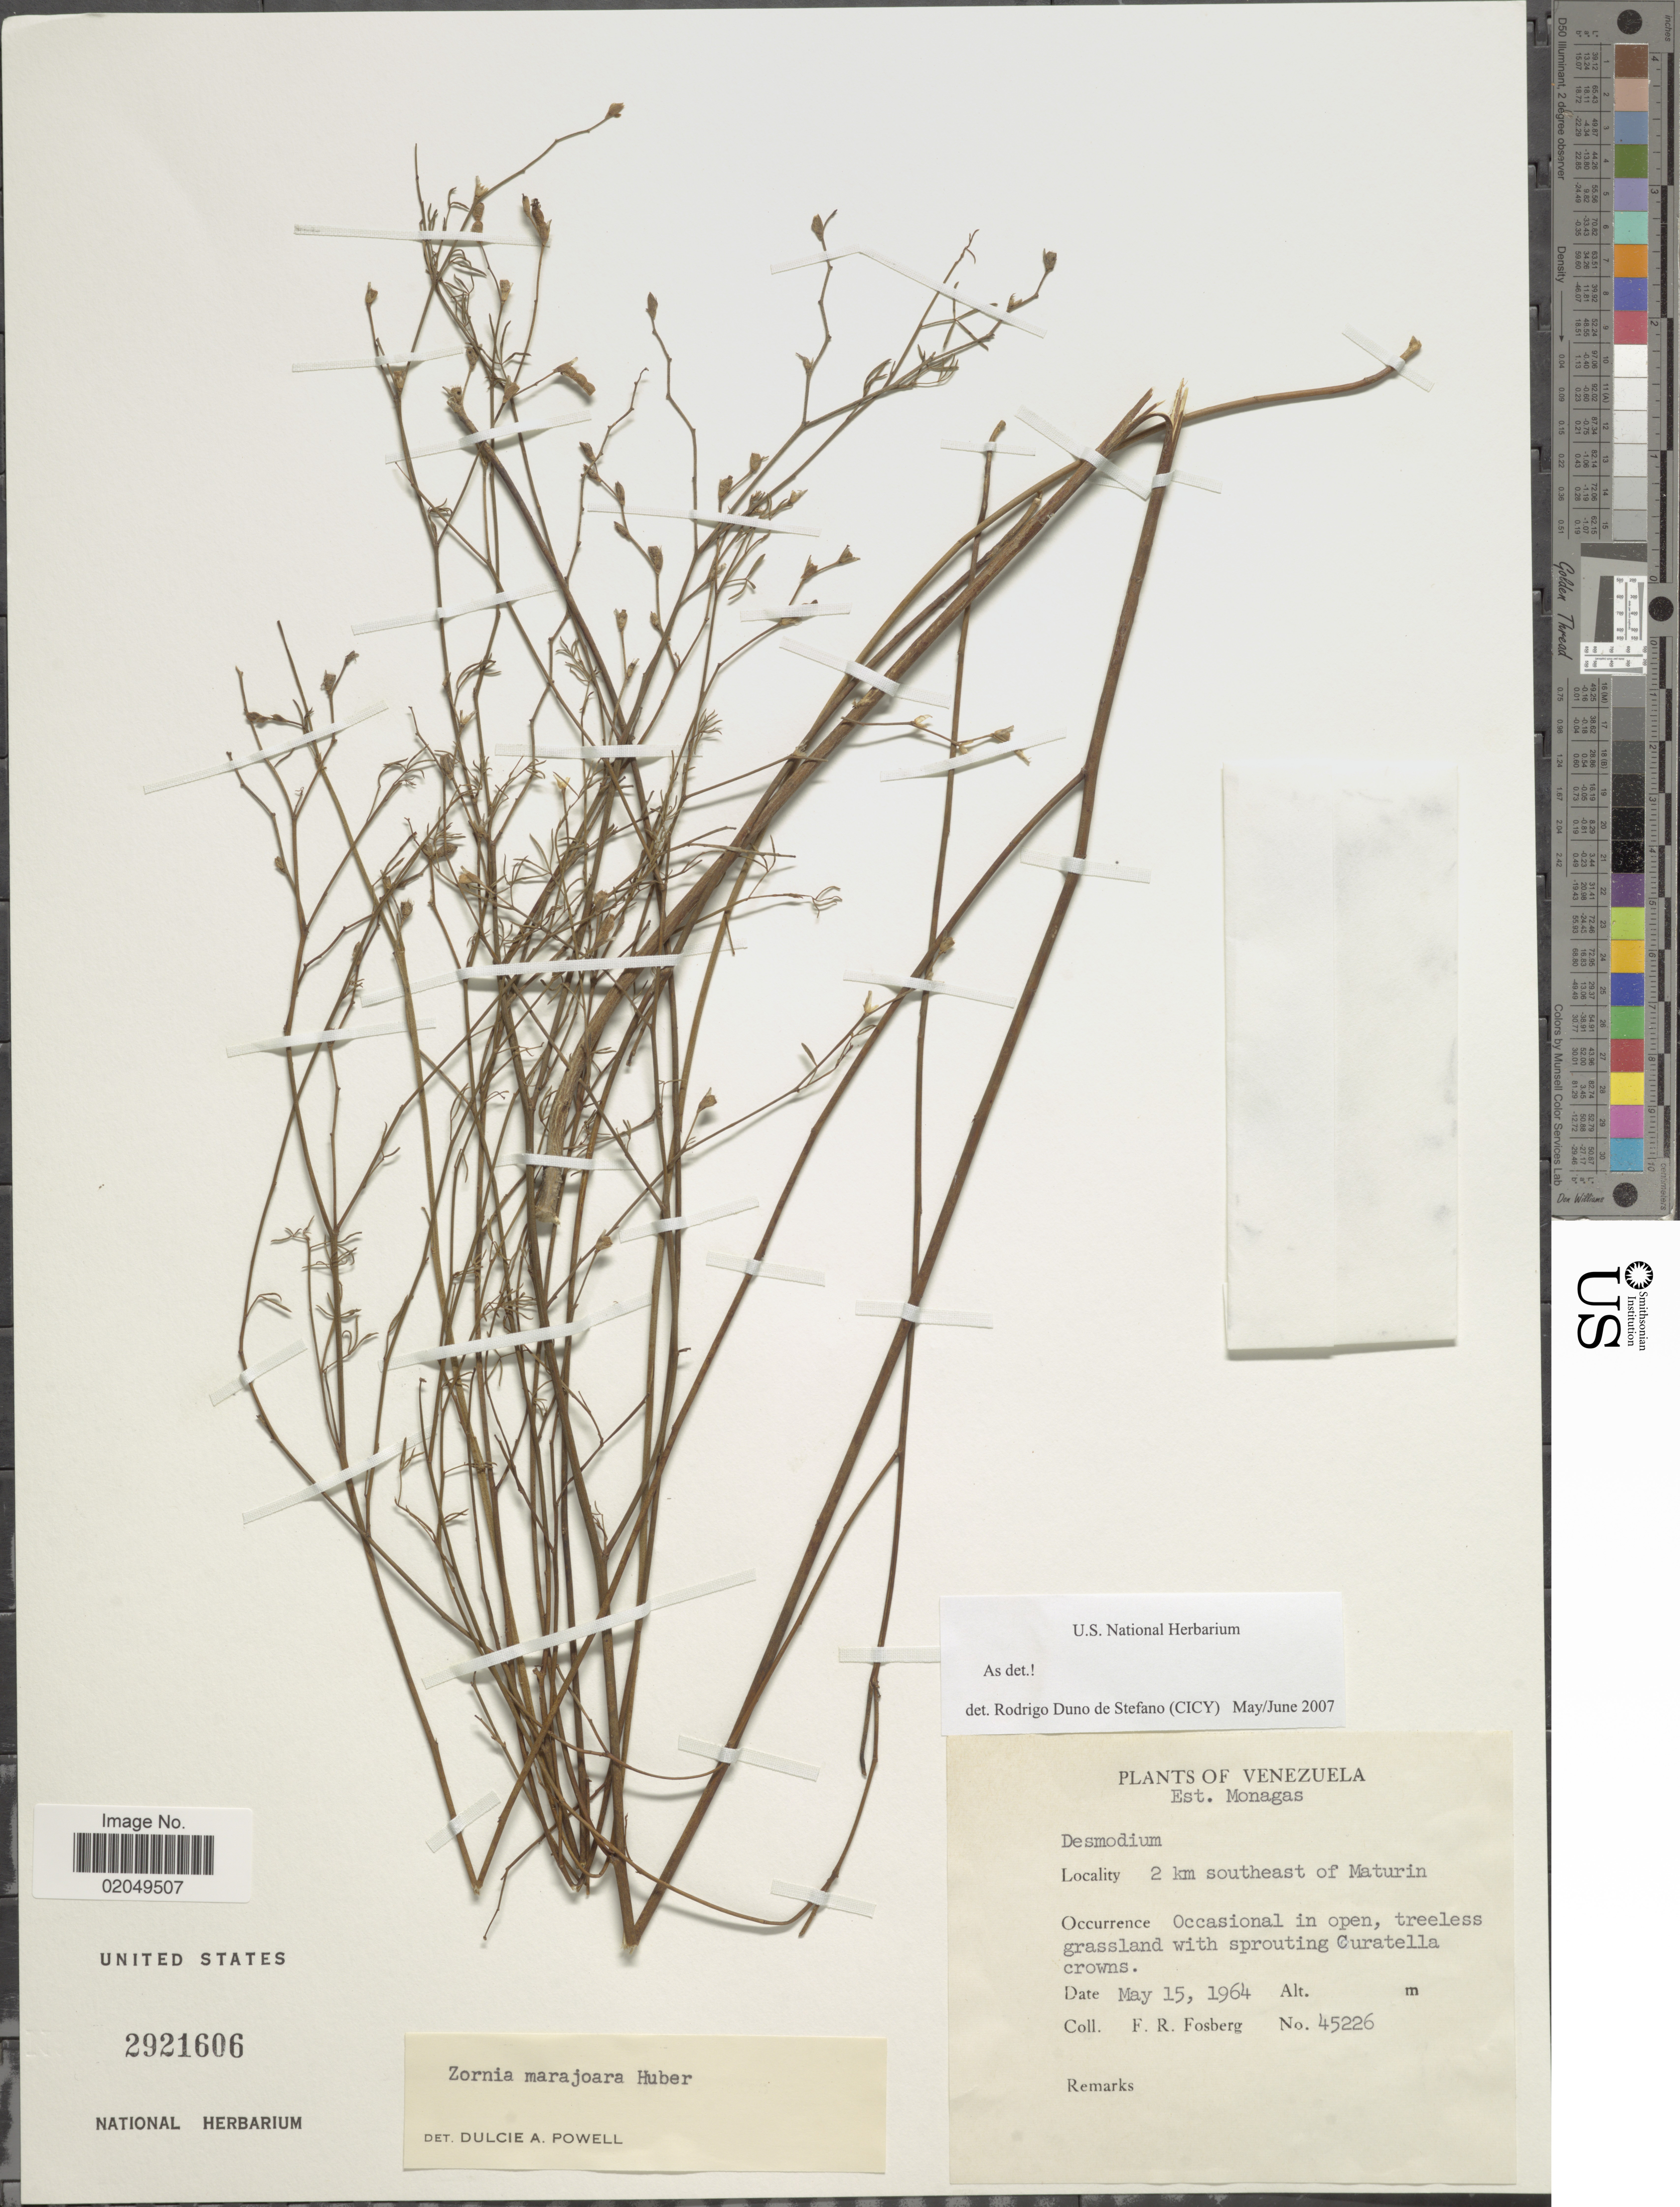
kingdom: Plantae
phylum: Tracheophyta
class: Magnoliopsida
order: Fabales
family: Fabaceae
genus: Zornia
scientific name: Zornia marajoara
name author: Huber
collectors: F. R. Fosberg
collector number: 45226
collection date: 1964-05-15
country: Venezuela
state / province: Monagas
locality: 3 km southeast of Maturin, occasional in open, treeless grassland with sprouting Curatella crowns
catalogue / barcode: US 2921606